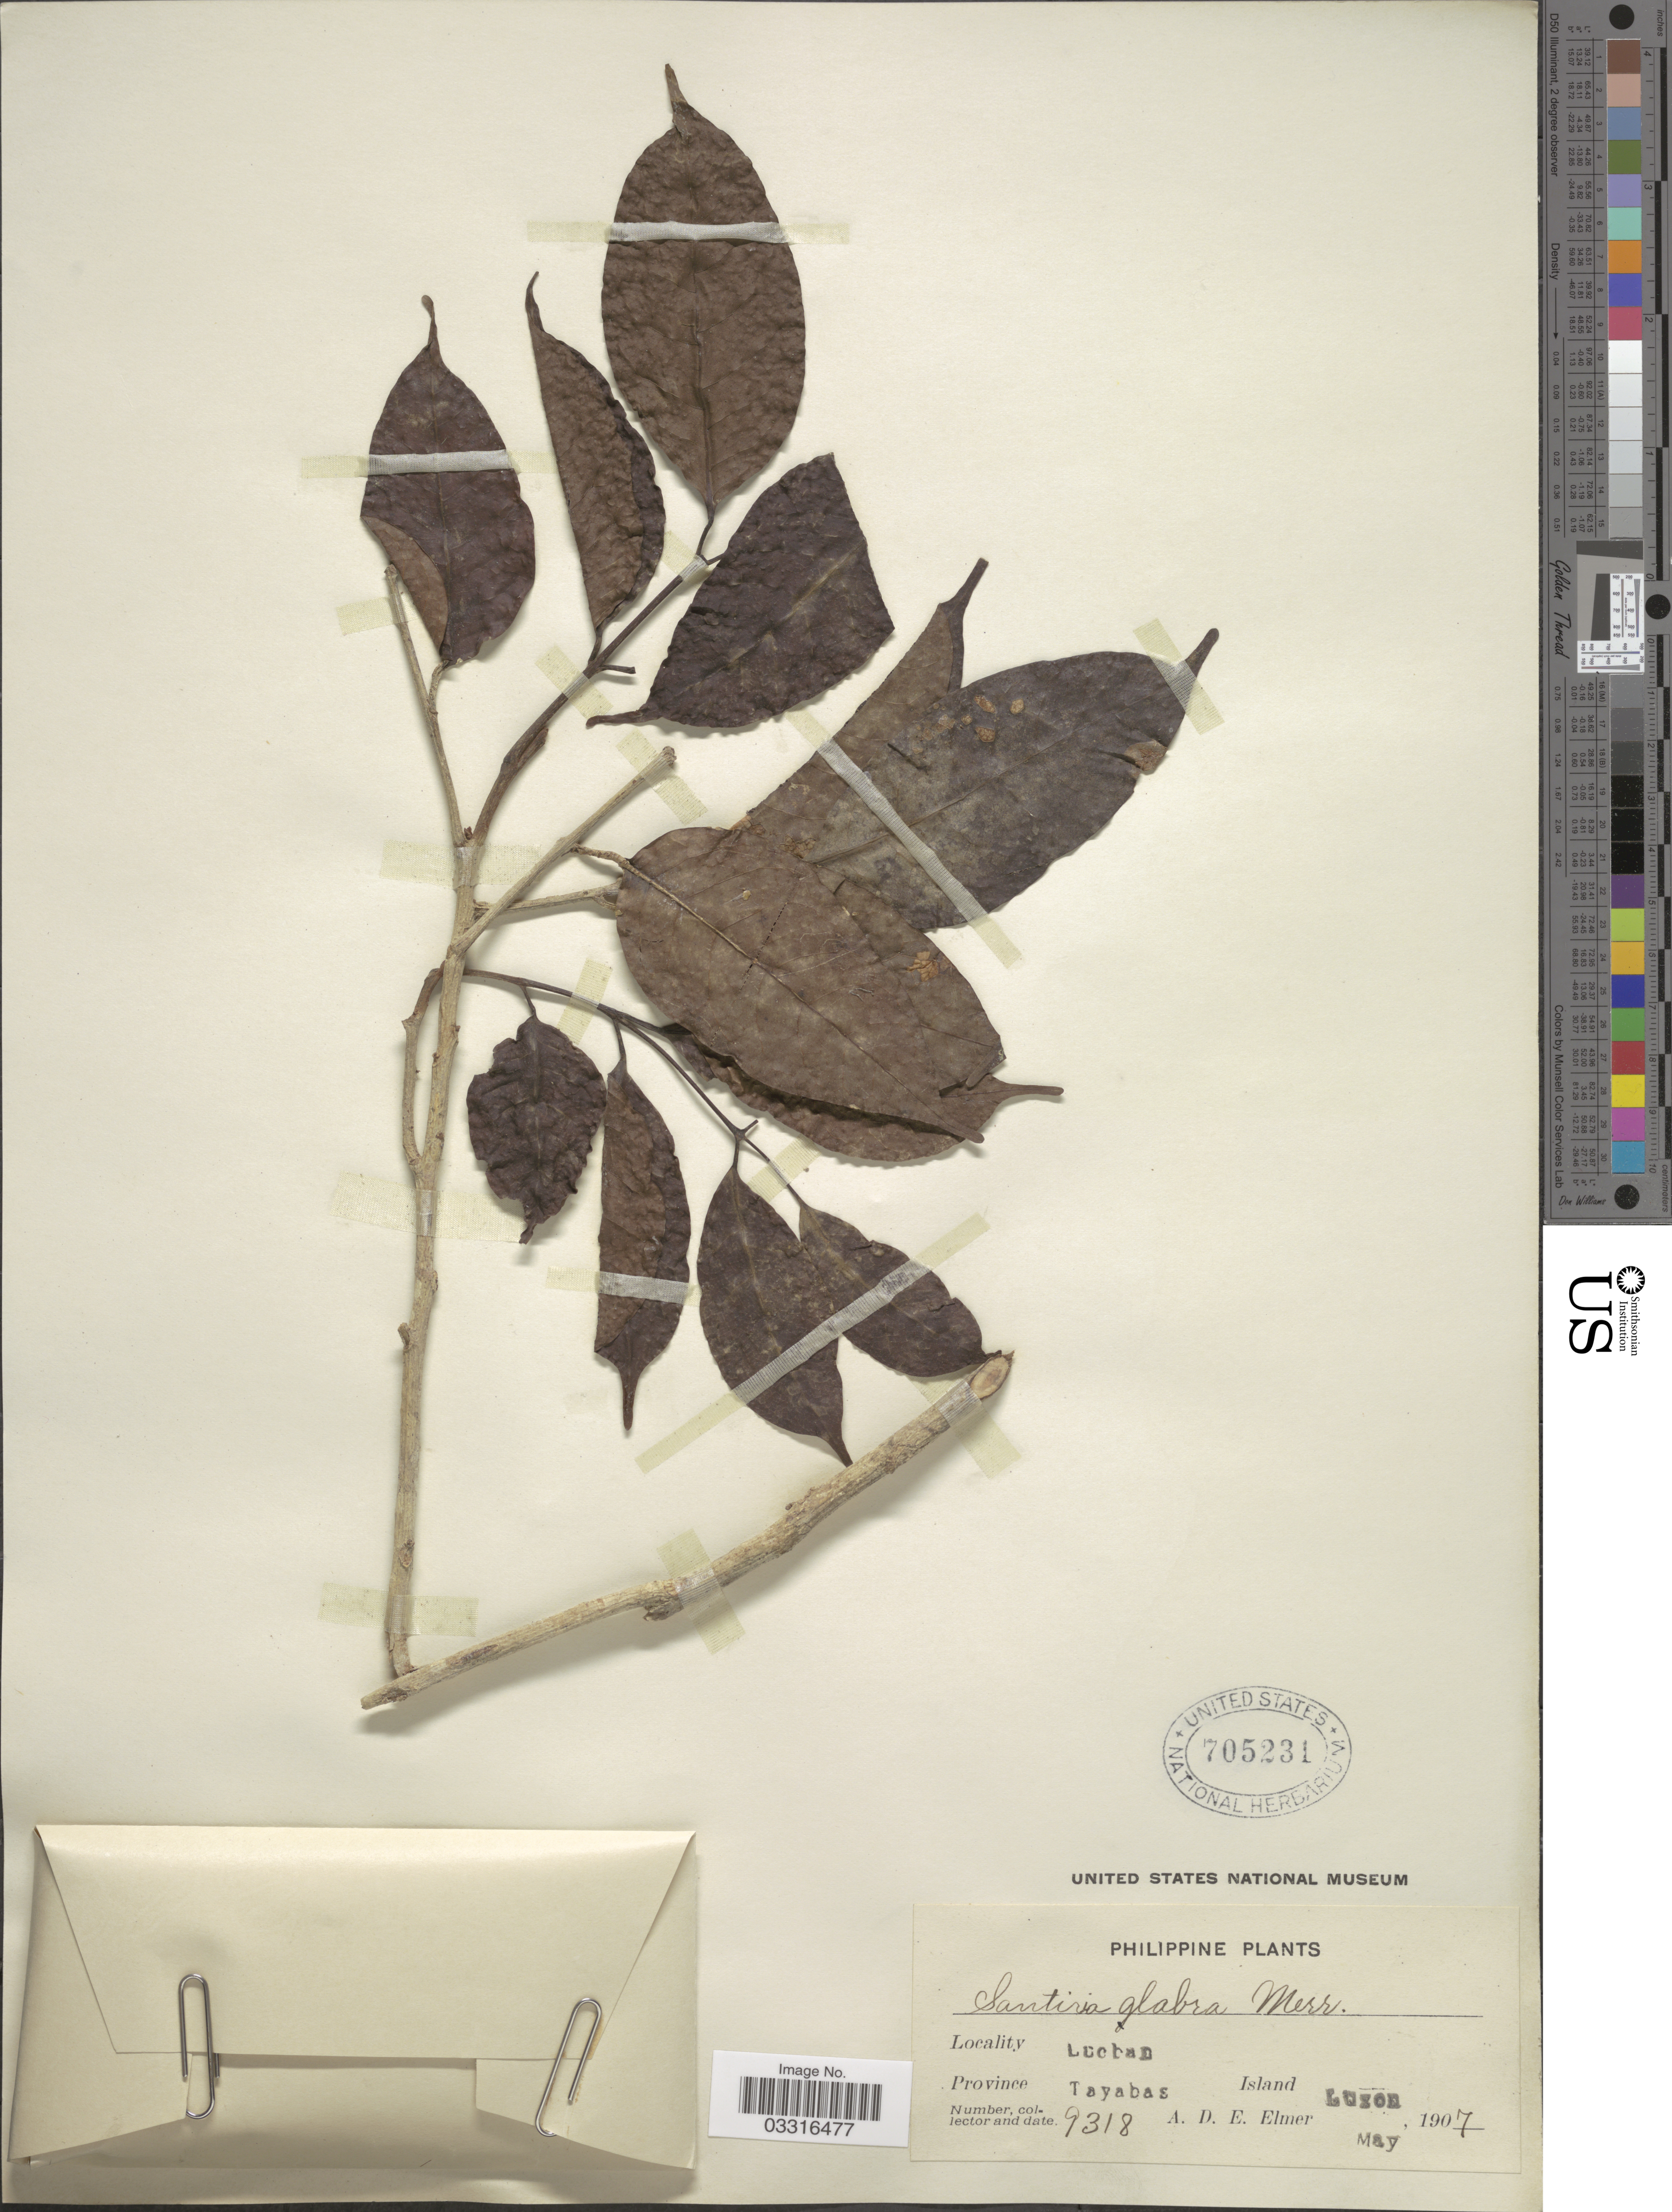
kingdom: Plantae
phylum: Tracheophyta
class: Magnoliopsida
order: Sapindales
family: Burseraceae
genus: Santiria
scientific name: Santiria glabra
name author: Merr.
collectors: A. D. E. Elmer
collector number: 9318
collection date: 1907-05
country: Philippines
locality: Lucban, Province Tayabas, Island Luzon.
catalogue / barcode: US 705231